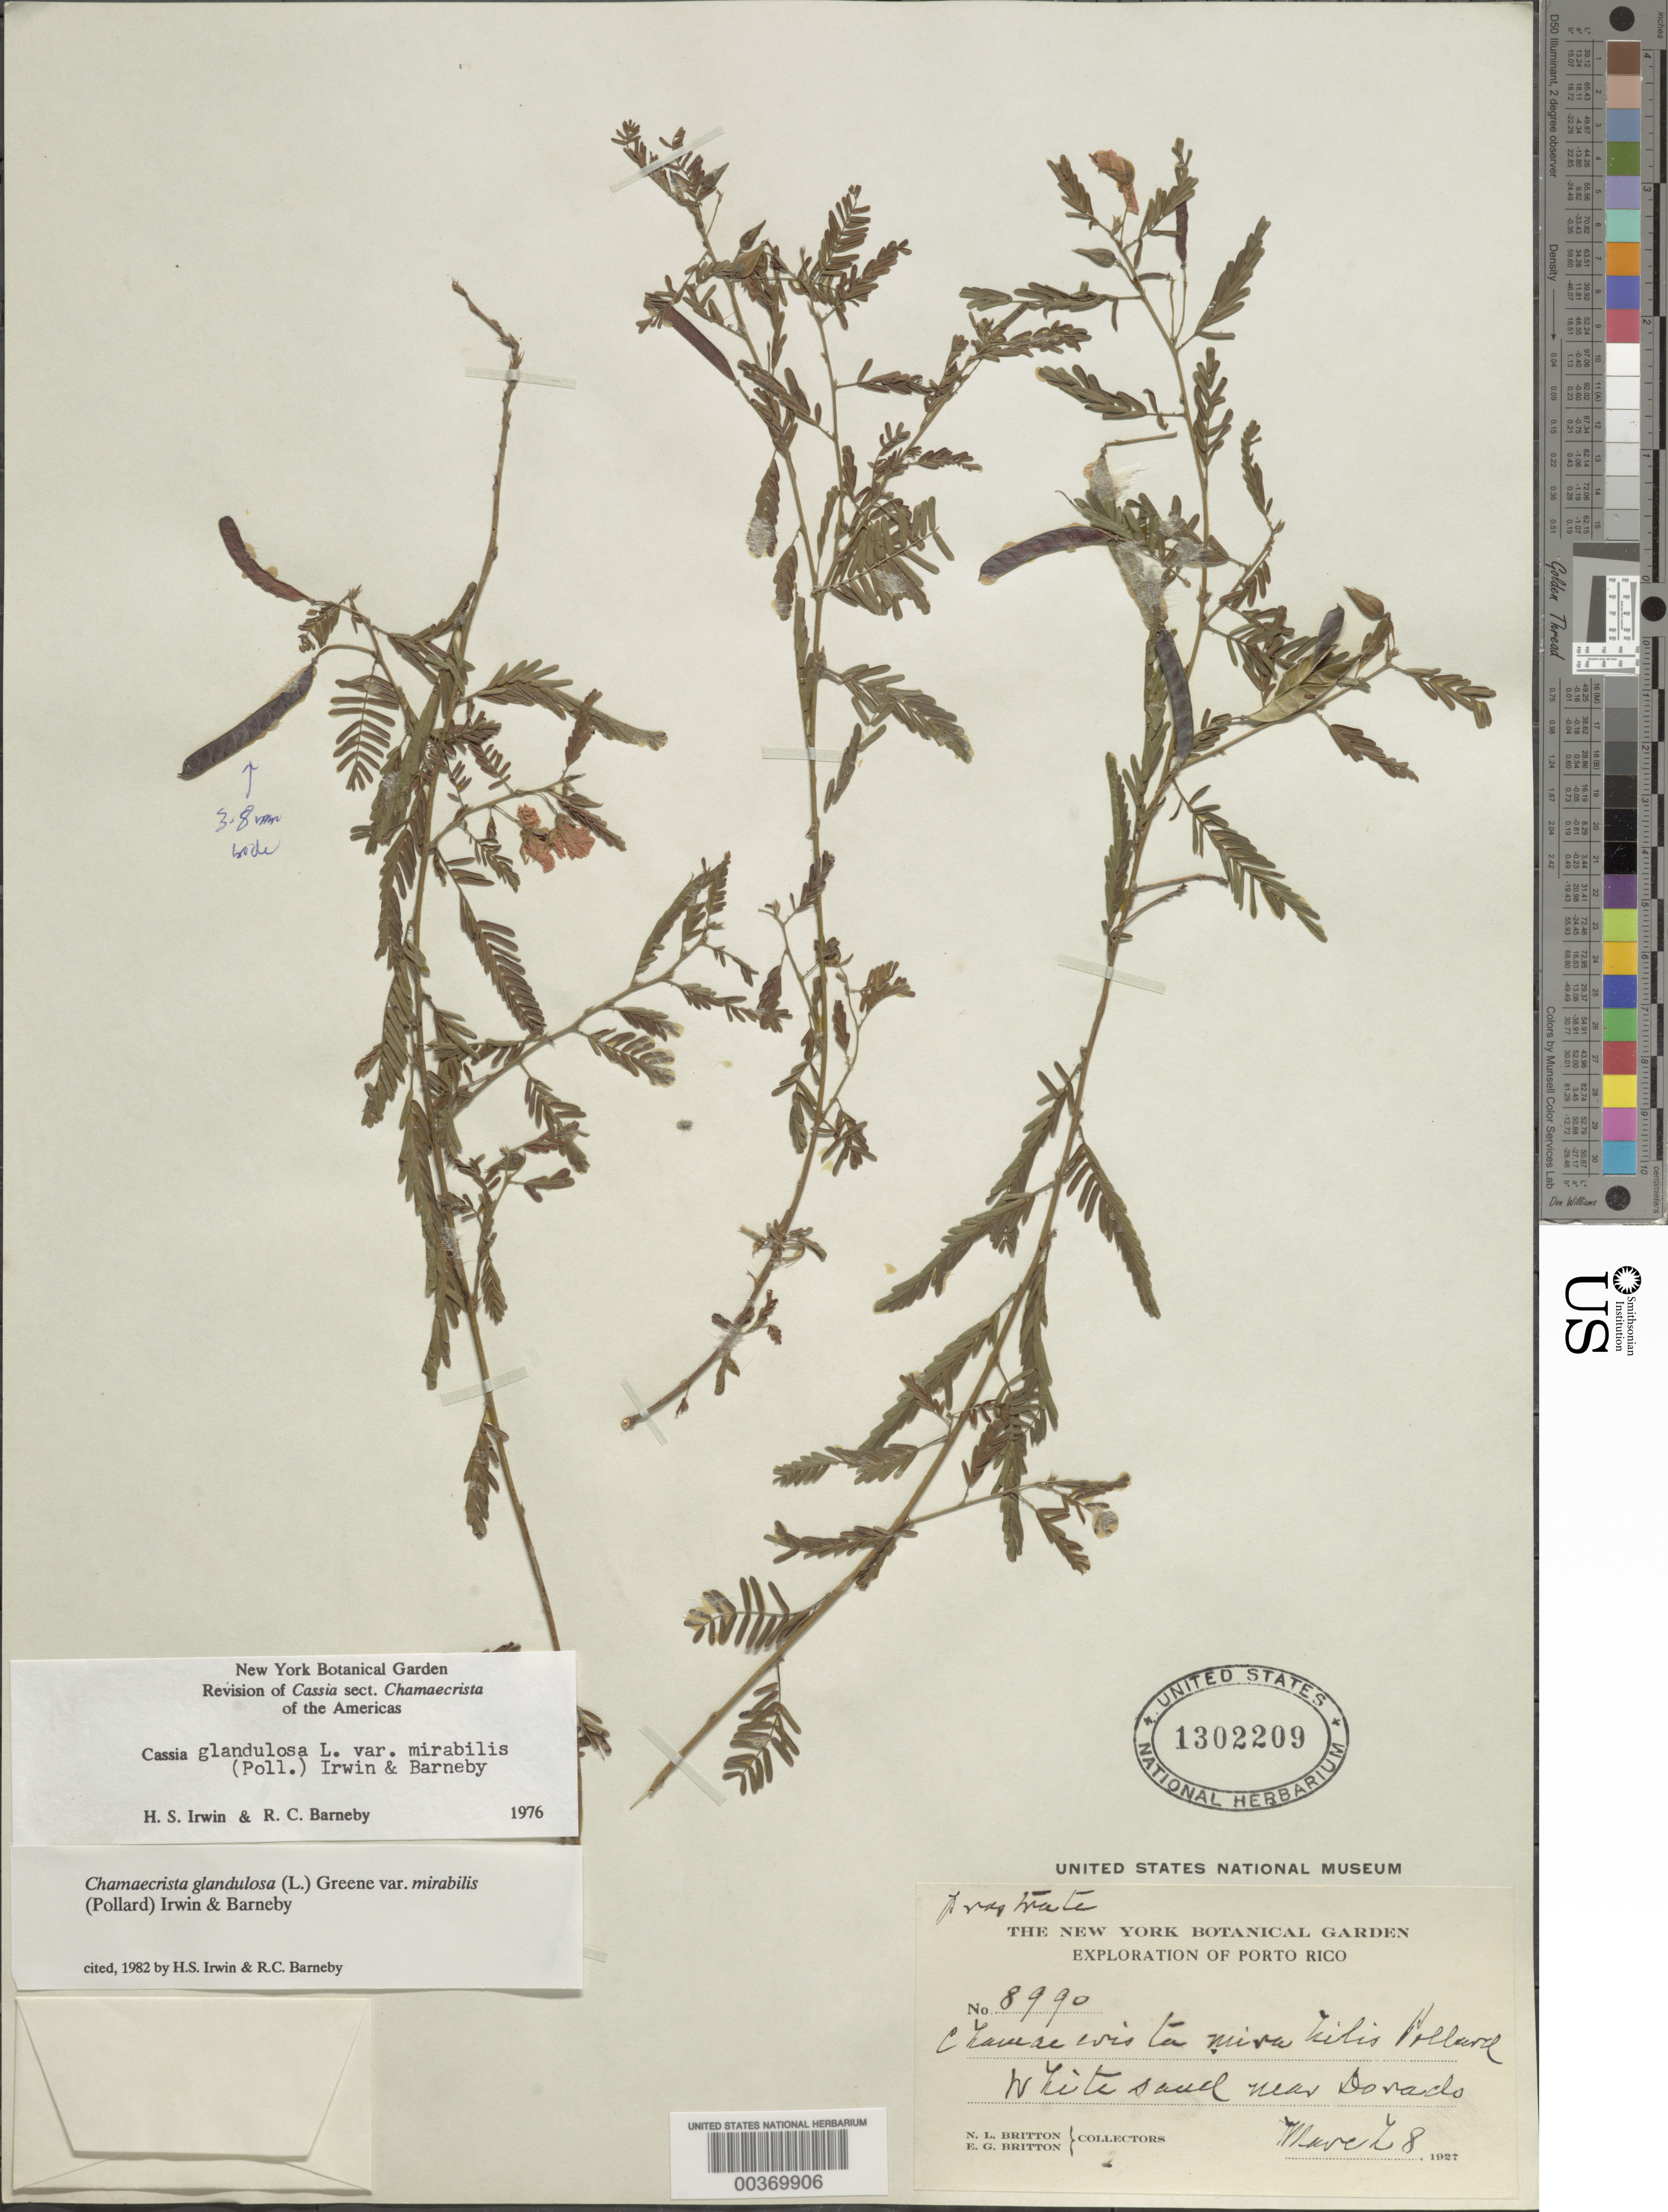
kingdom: Plantae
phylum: Tracheophyta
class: Magnoliopsida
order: Fabales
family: Fabaceae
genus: Chamaecrista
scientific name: Chamaecrista glandulosa var. mirabilis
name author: (Pollard) H.S. Irwin & Barneby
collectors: N. Britton & E. G. Britton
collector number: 8990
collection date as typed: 08 Mar 1927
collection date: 1927-03-08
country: Puerto Rico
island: Greater Antilles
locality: Near dorado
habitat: White sand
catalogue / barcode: US 1302209